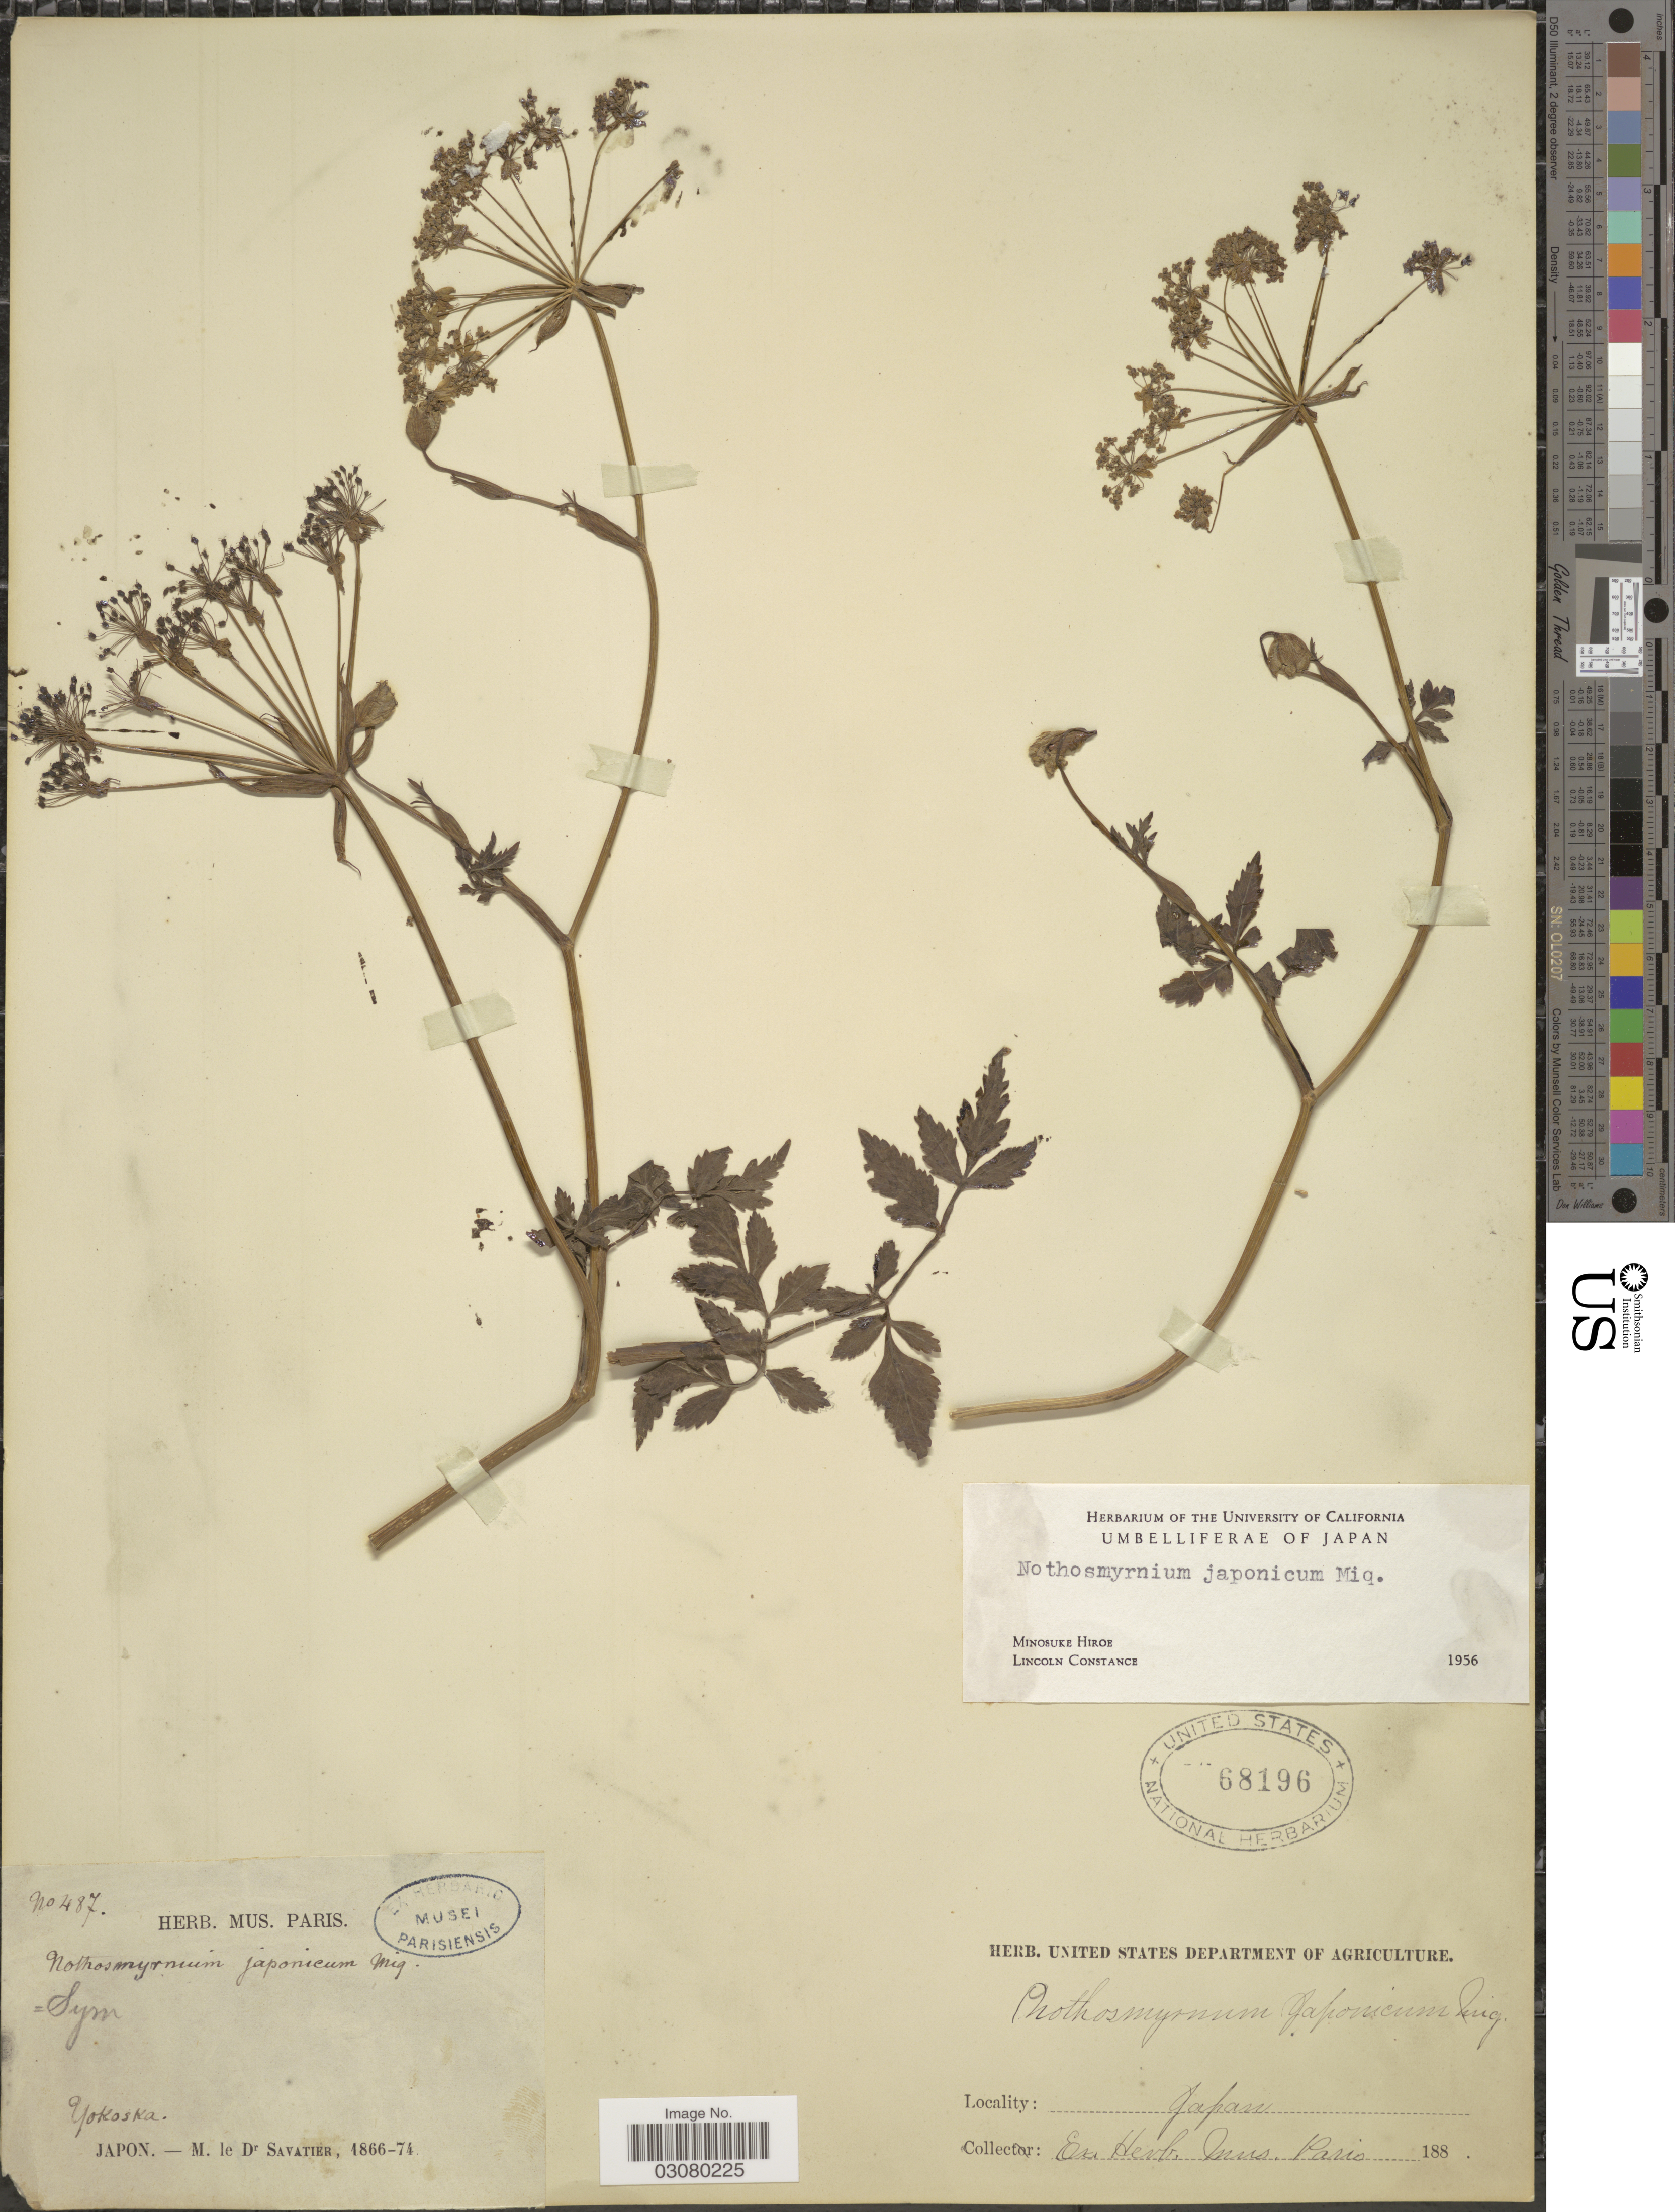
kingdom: Plantae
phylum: Tracheophyta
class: Magnoliopsida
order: Apiales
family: Apiaceae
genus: Nothosmyrnium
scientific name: Nothosmyrnium japonicum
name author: Miq.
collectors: M. Savatier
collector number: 487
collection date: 1866/1874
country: Japan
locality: Yokoska.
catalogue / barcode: US 68196